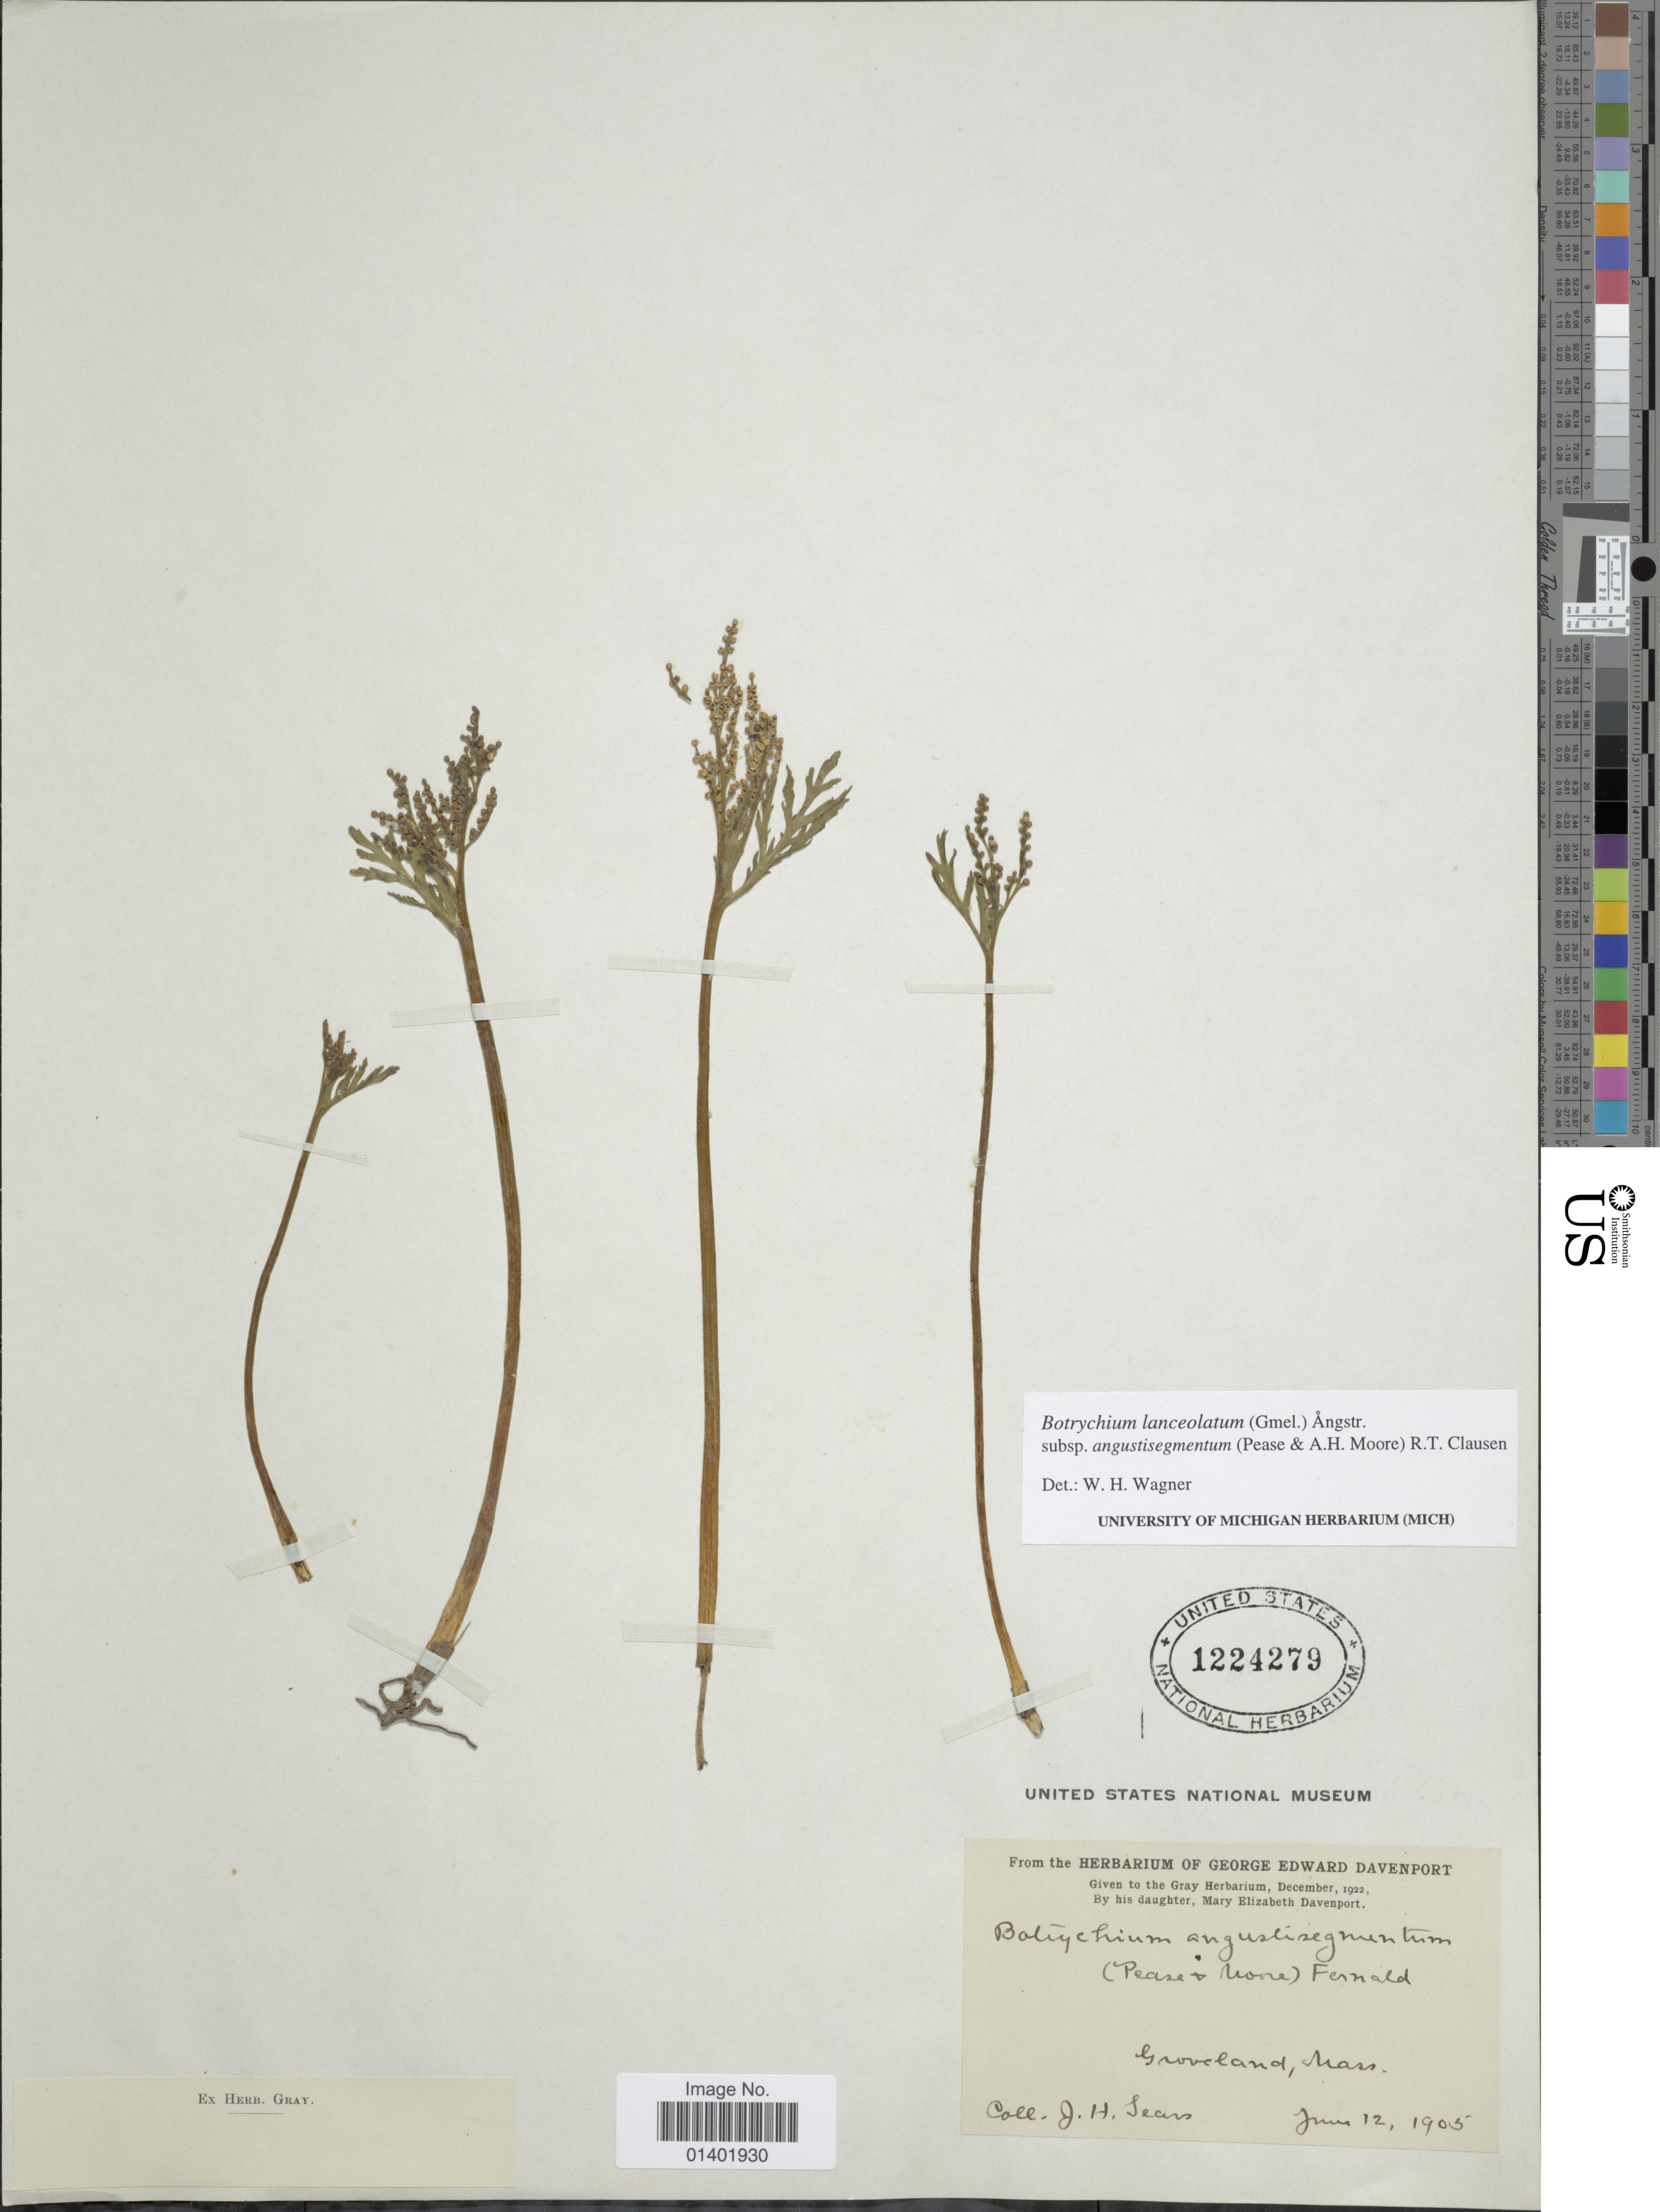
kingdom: Plantae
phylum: Tracheophyta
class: Polypodiopsida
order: Ophioglossales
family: Ophioglossaceae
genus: Botrychium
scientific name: Botrychium lanceolatum subsp. angustisegmentum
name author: (Pease & A.H. Moore) R.T. Clausen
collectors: J. Sears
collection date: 1905-06-12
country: United States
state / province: Massachusetts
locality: Groveland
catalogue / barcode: US 1224279